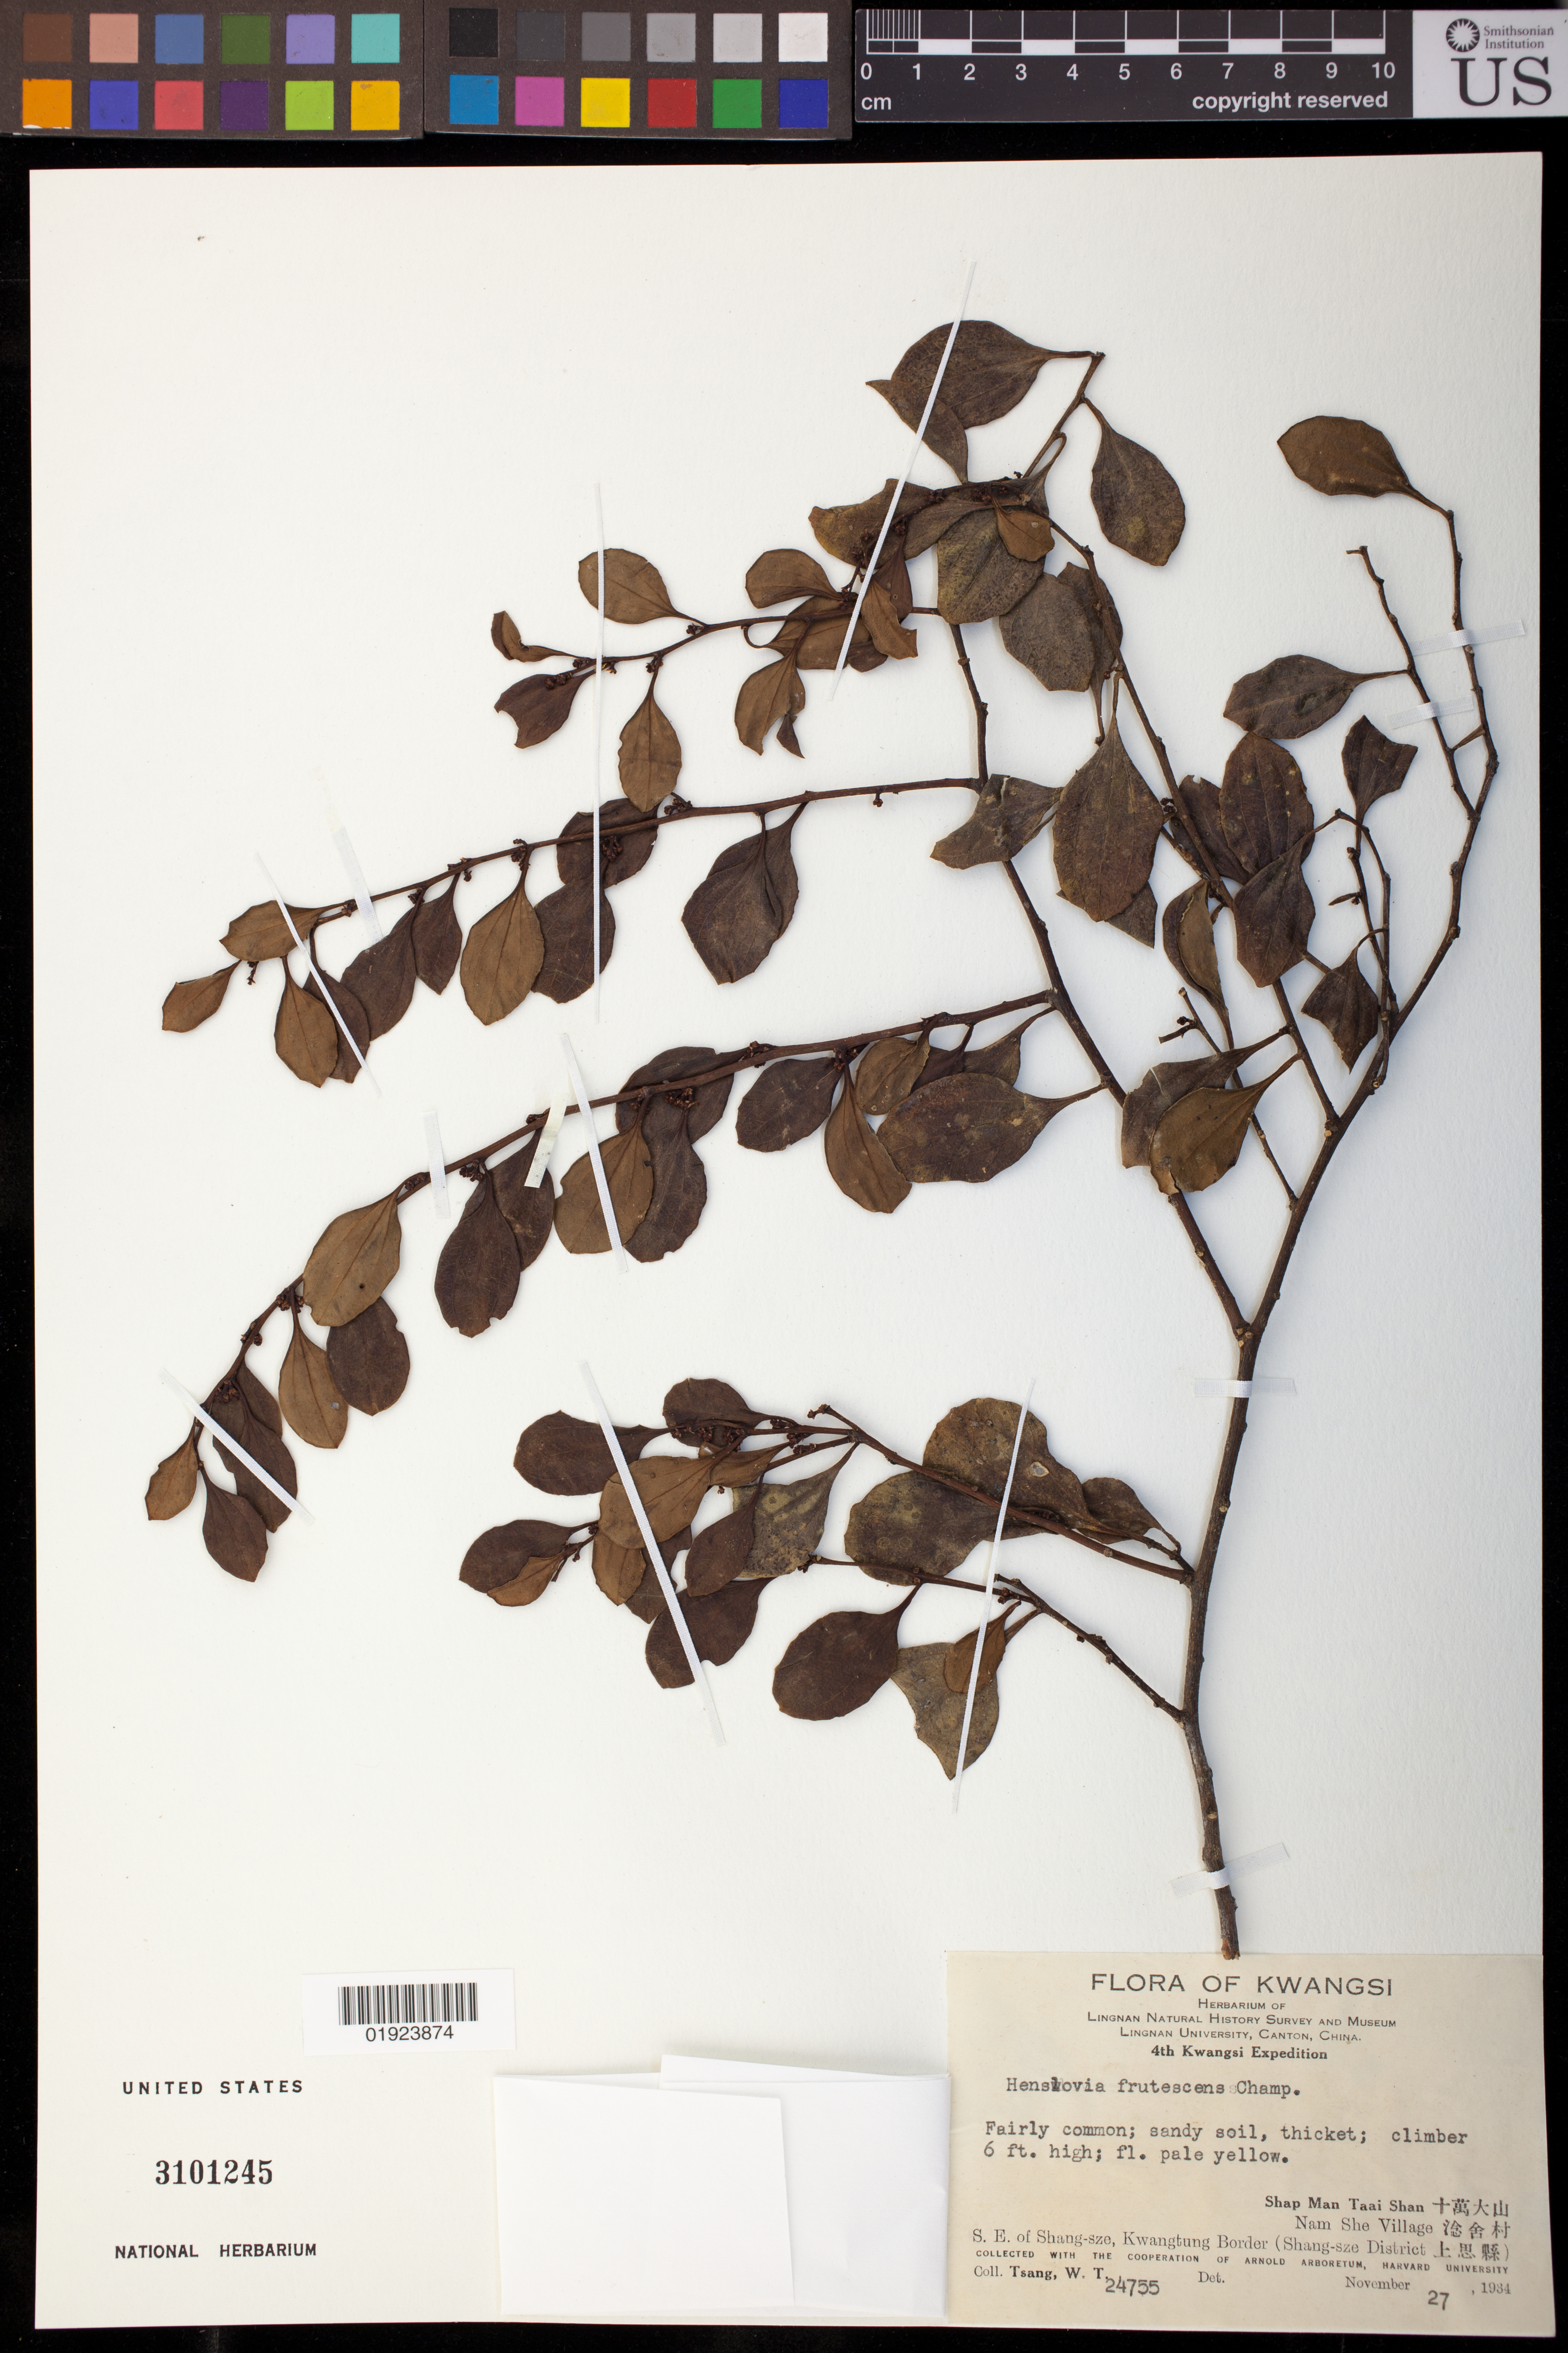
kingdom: Plantae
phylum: Tracheophyta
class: Magnoliopsida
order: Santalales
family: Amphorogynaceae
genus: Dendrotrophe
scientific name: Dendrotrophe varians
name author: (Blume) Miq.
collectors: W. T. Tsang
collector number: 24755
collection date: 1934-11-27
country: China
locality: Flora of Kwangsi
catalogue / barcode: US 3101245